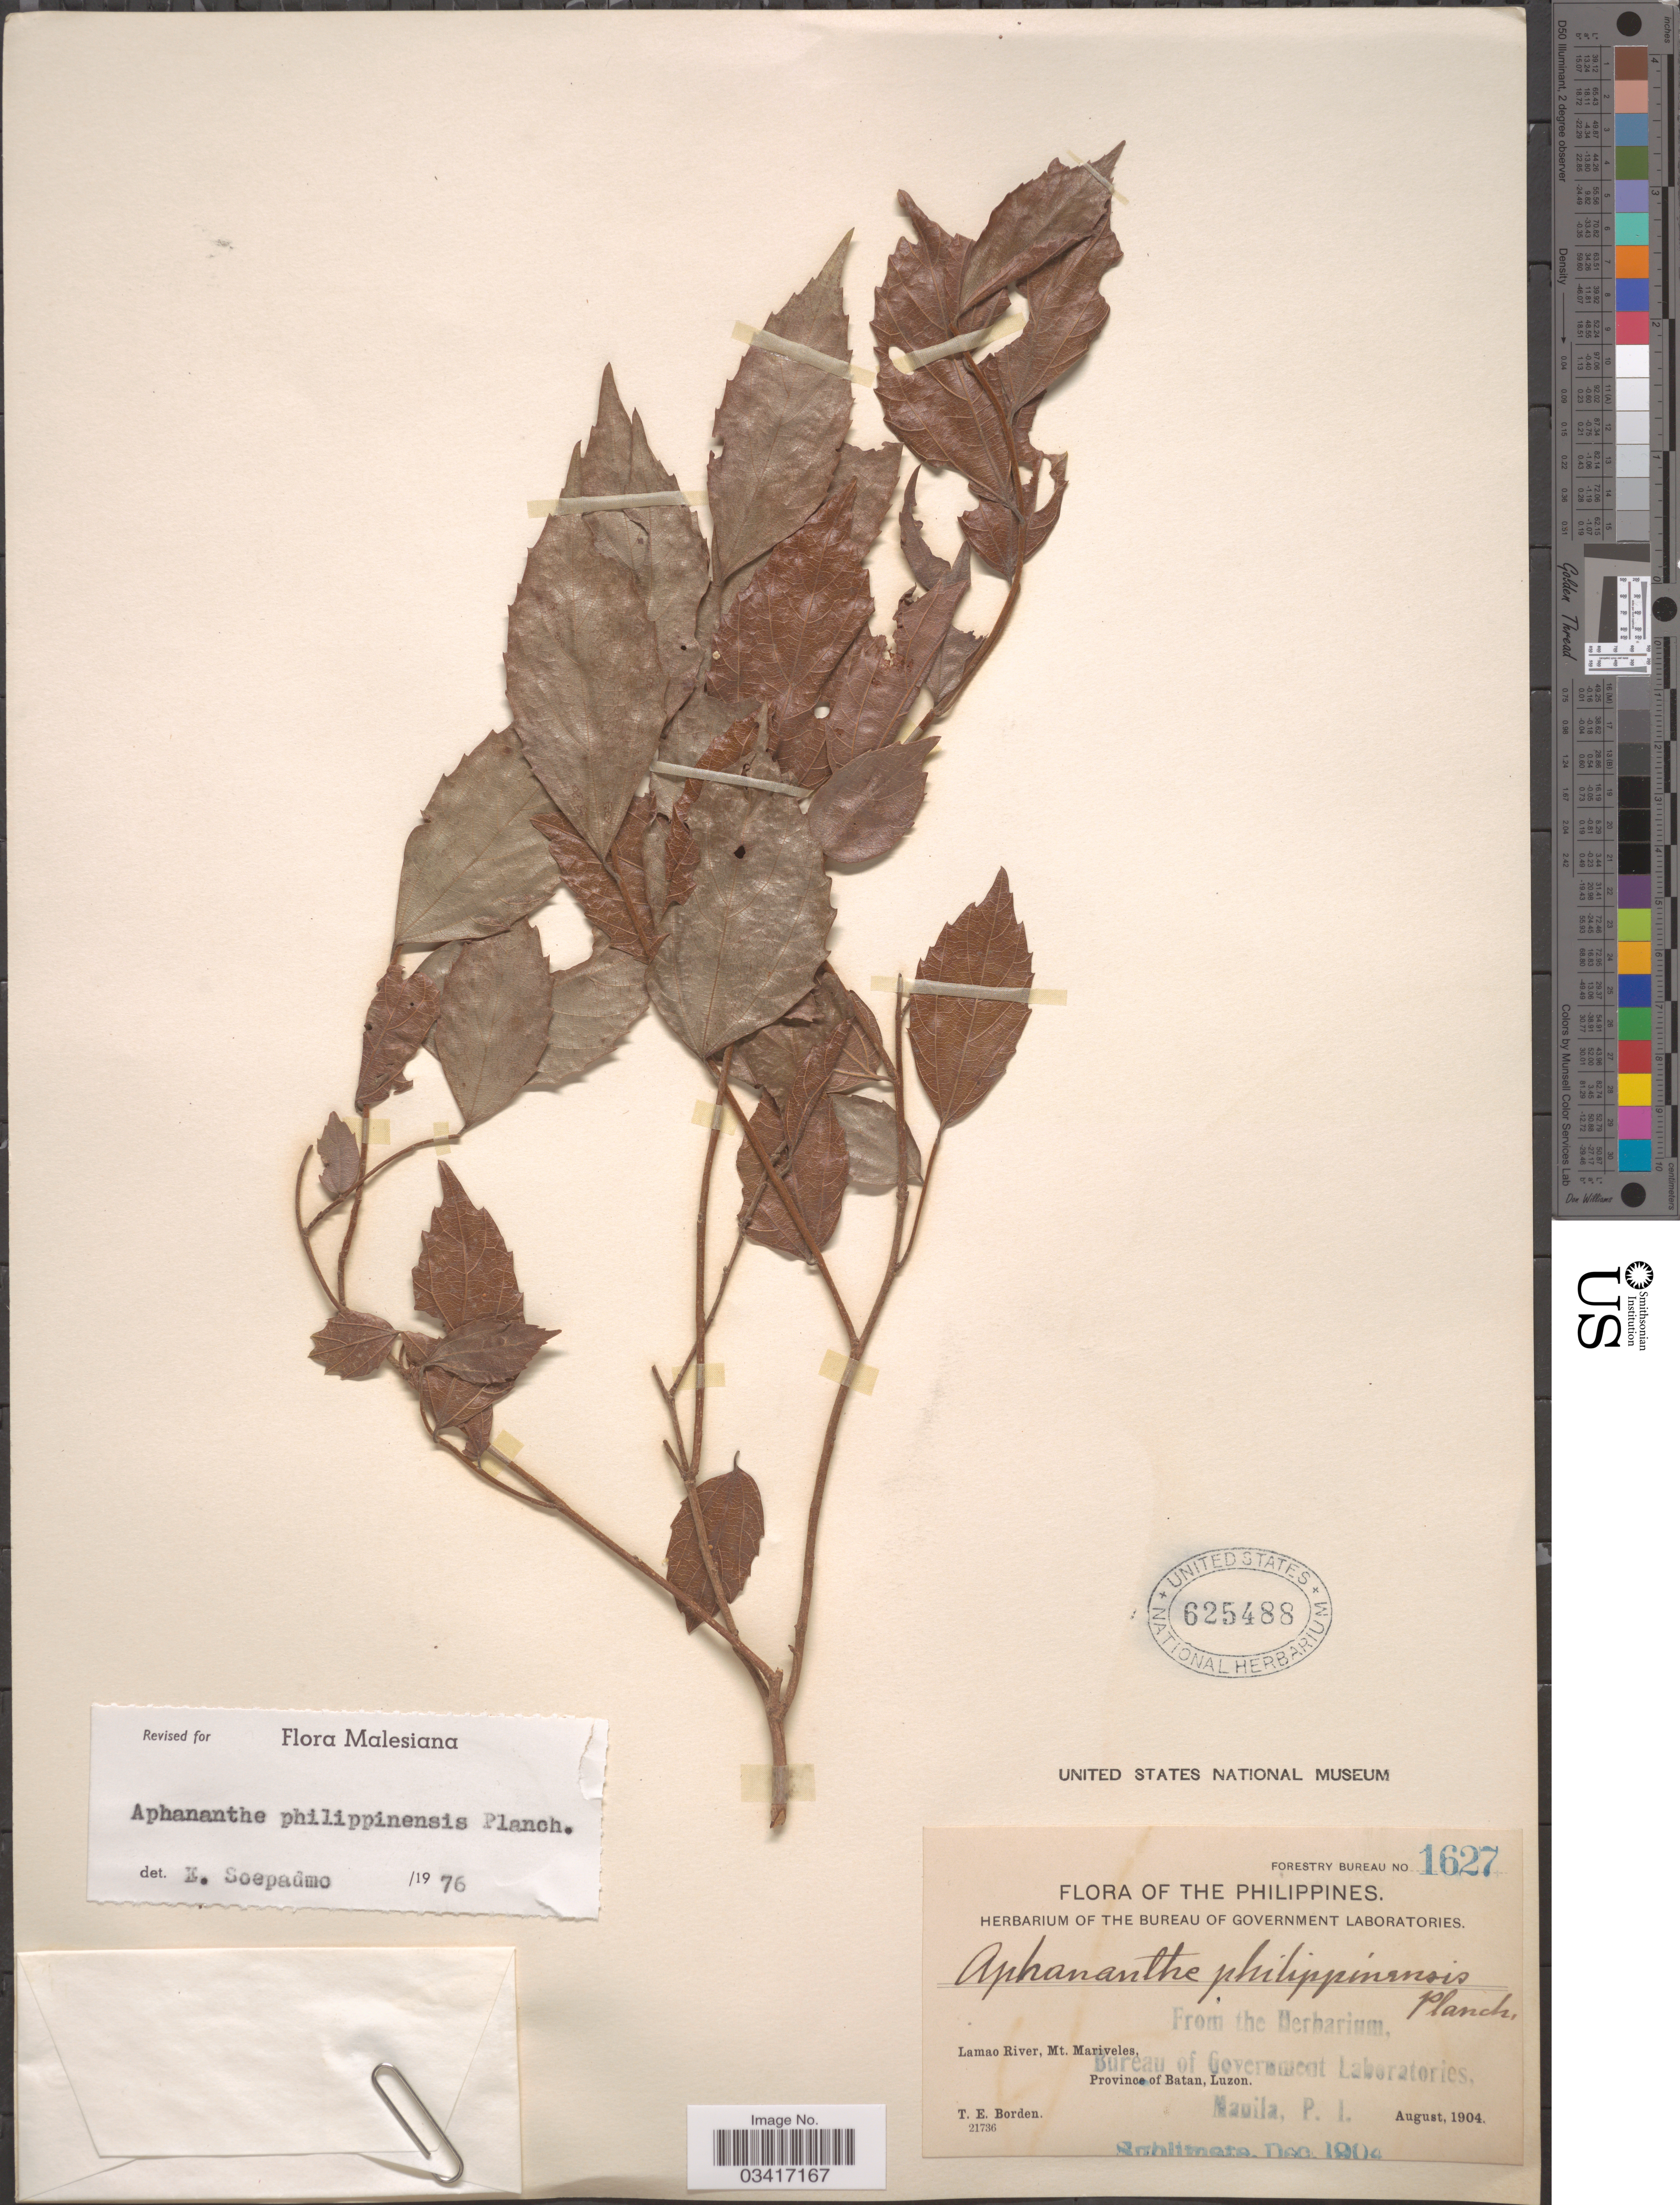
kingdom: Plantae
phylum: Tracheophyta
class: Magnoliopsida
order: Rosales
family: Cannabaceae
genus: Aphananthe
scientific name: Aphananthe philippinensis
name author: Planch.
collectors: T. E. Borden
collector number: Forestry Bureau 1627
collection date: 1904-08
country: Philippines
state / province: Cagayan Valley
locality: Lamao River, Mt. Mariveles, Province of Batan, Luzon.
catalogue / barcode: US 625488